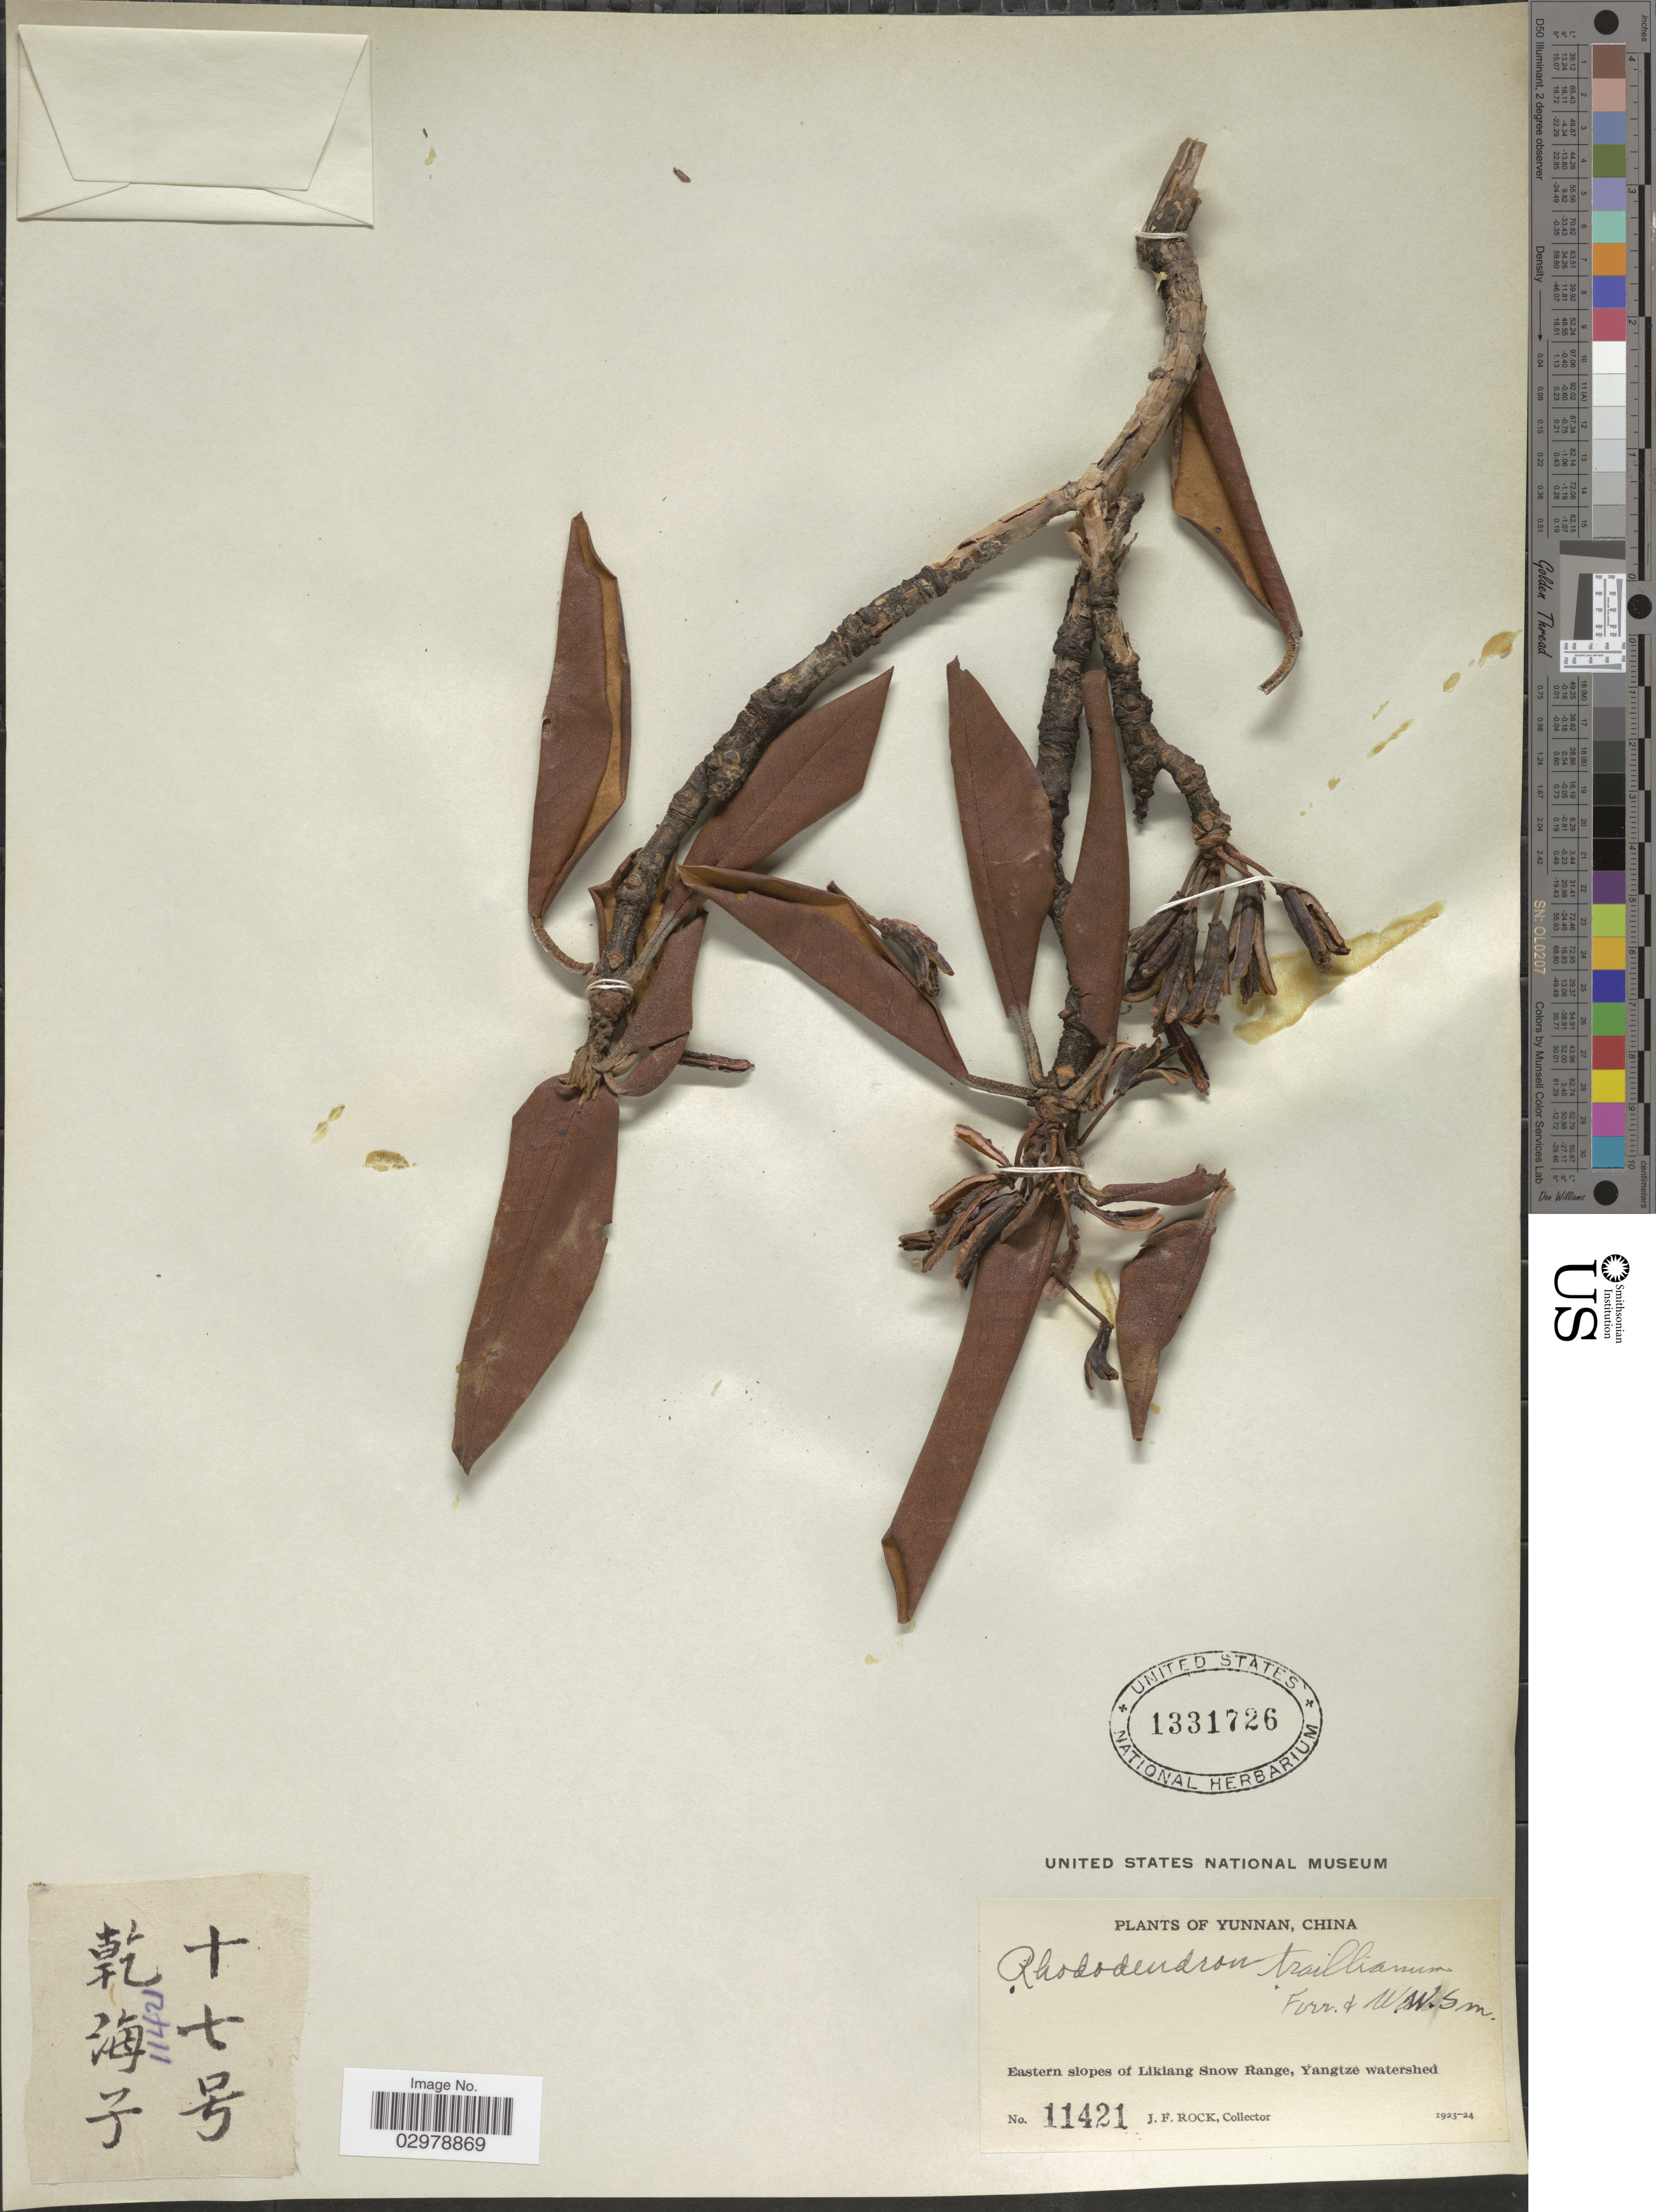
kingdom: Plantae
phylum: Tracheophyta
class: Magnoliopsida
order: Ericales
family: Ericaceae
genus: Rhododendron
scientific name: Rhododendron traillianum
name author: Forrest & W.W. Sm.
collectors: J. Rock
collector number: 11421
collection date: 1923/1924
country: China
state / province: Yunnan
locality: Eastern slopes of Likiang Snow Range, Yangtze watershed.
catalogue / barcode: US 1331726